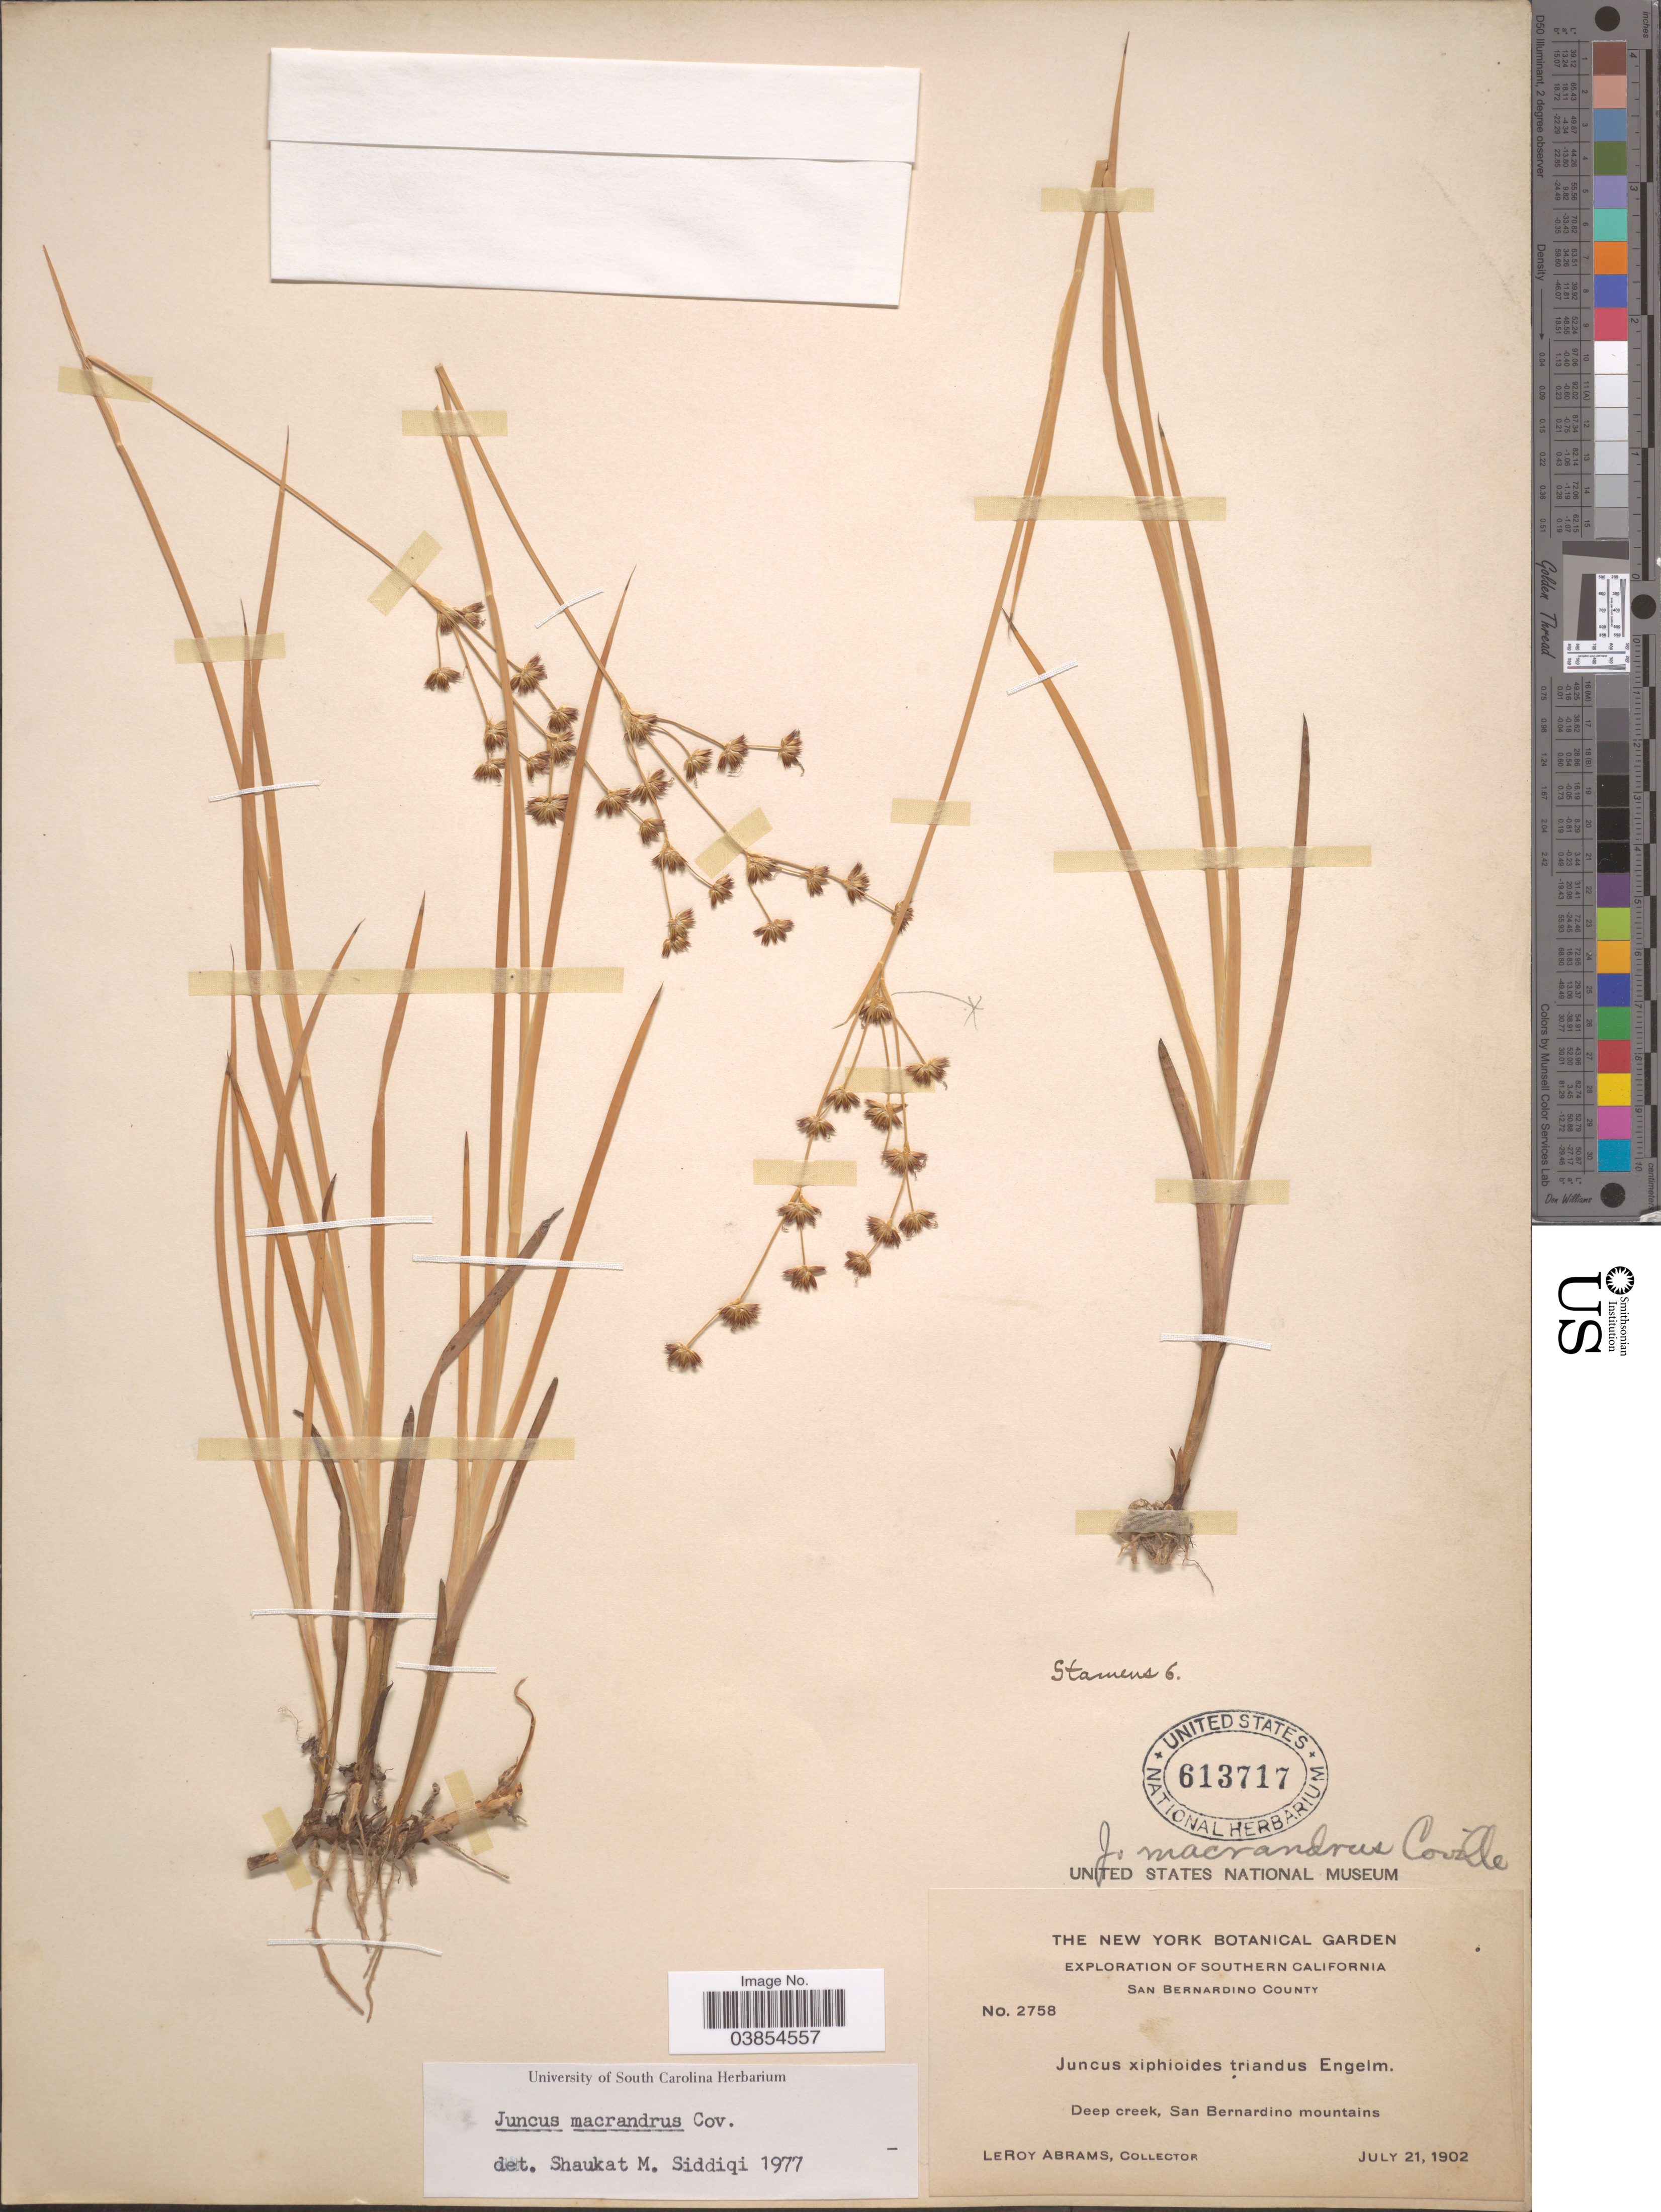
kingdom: Plantae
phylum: Tracheophyta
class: Liliopsida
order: Poales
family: Juncaceae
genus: Juncus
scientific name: Juncus macrandrus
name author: Coville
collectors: L. Abrams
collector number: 2758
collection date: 1902-07-21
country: United States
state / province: California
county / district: San Bernardino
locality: Southern California. San Bernardino County. San Bernardino mountains.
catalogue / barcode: US 613717